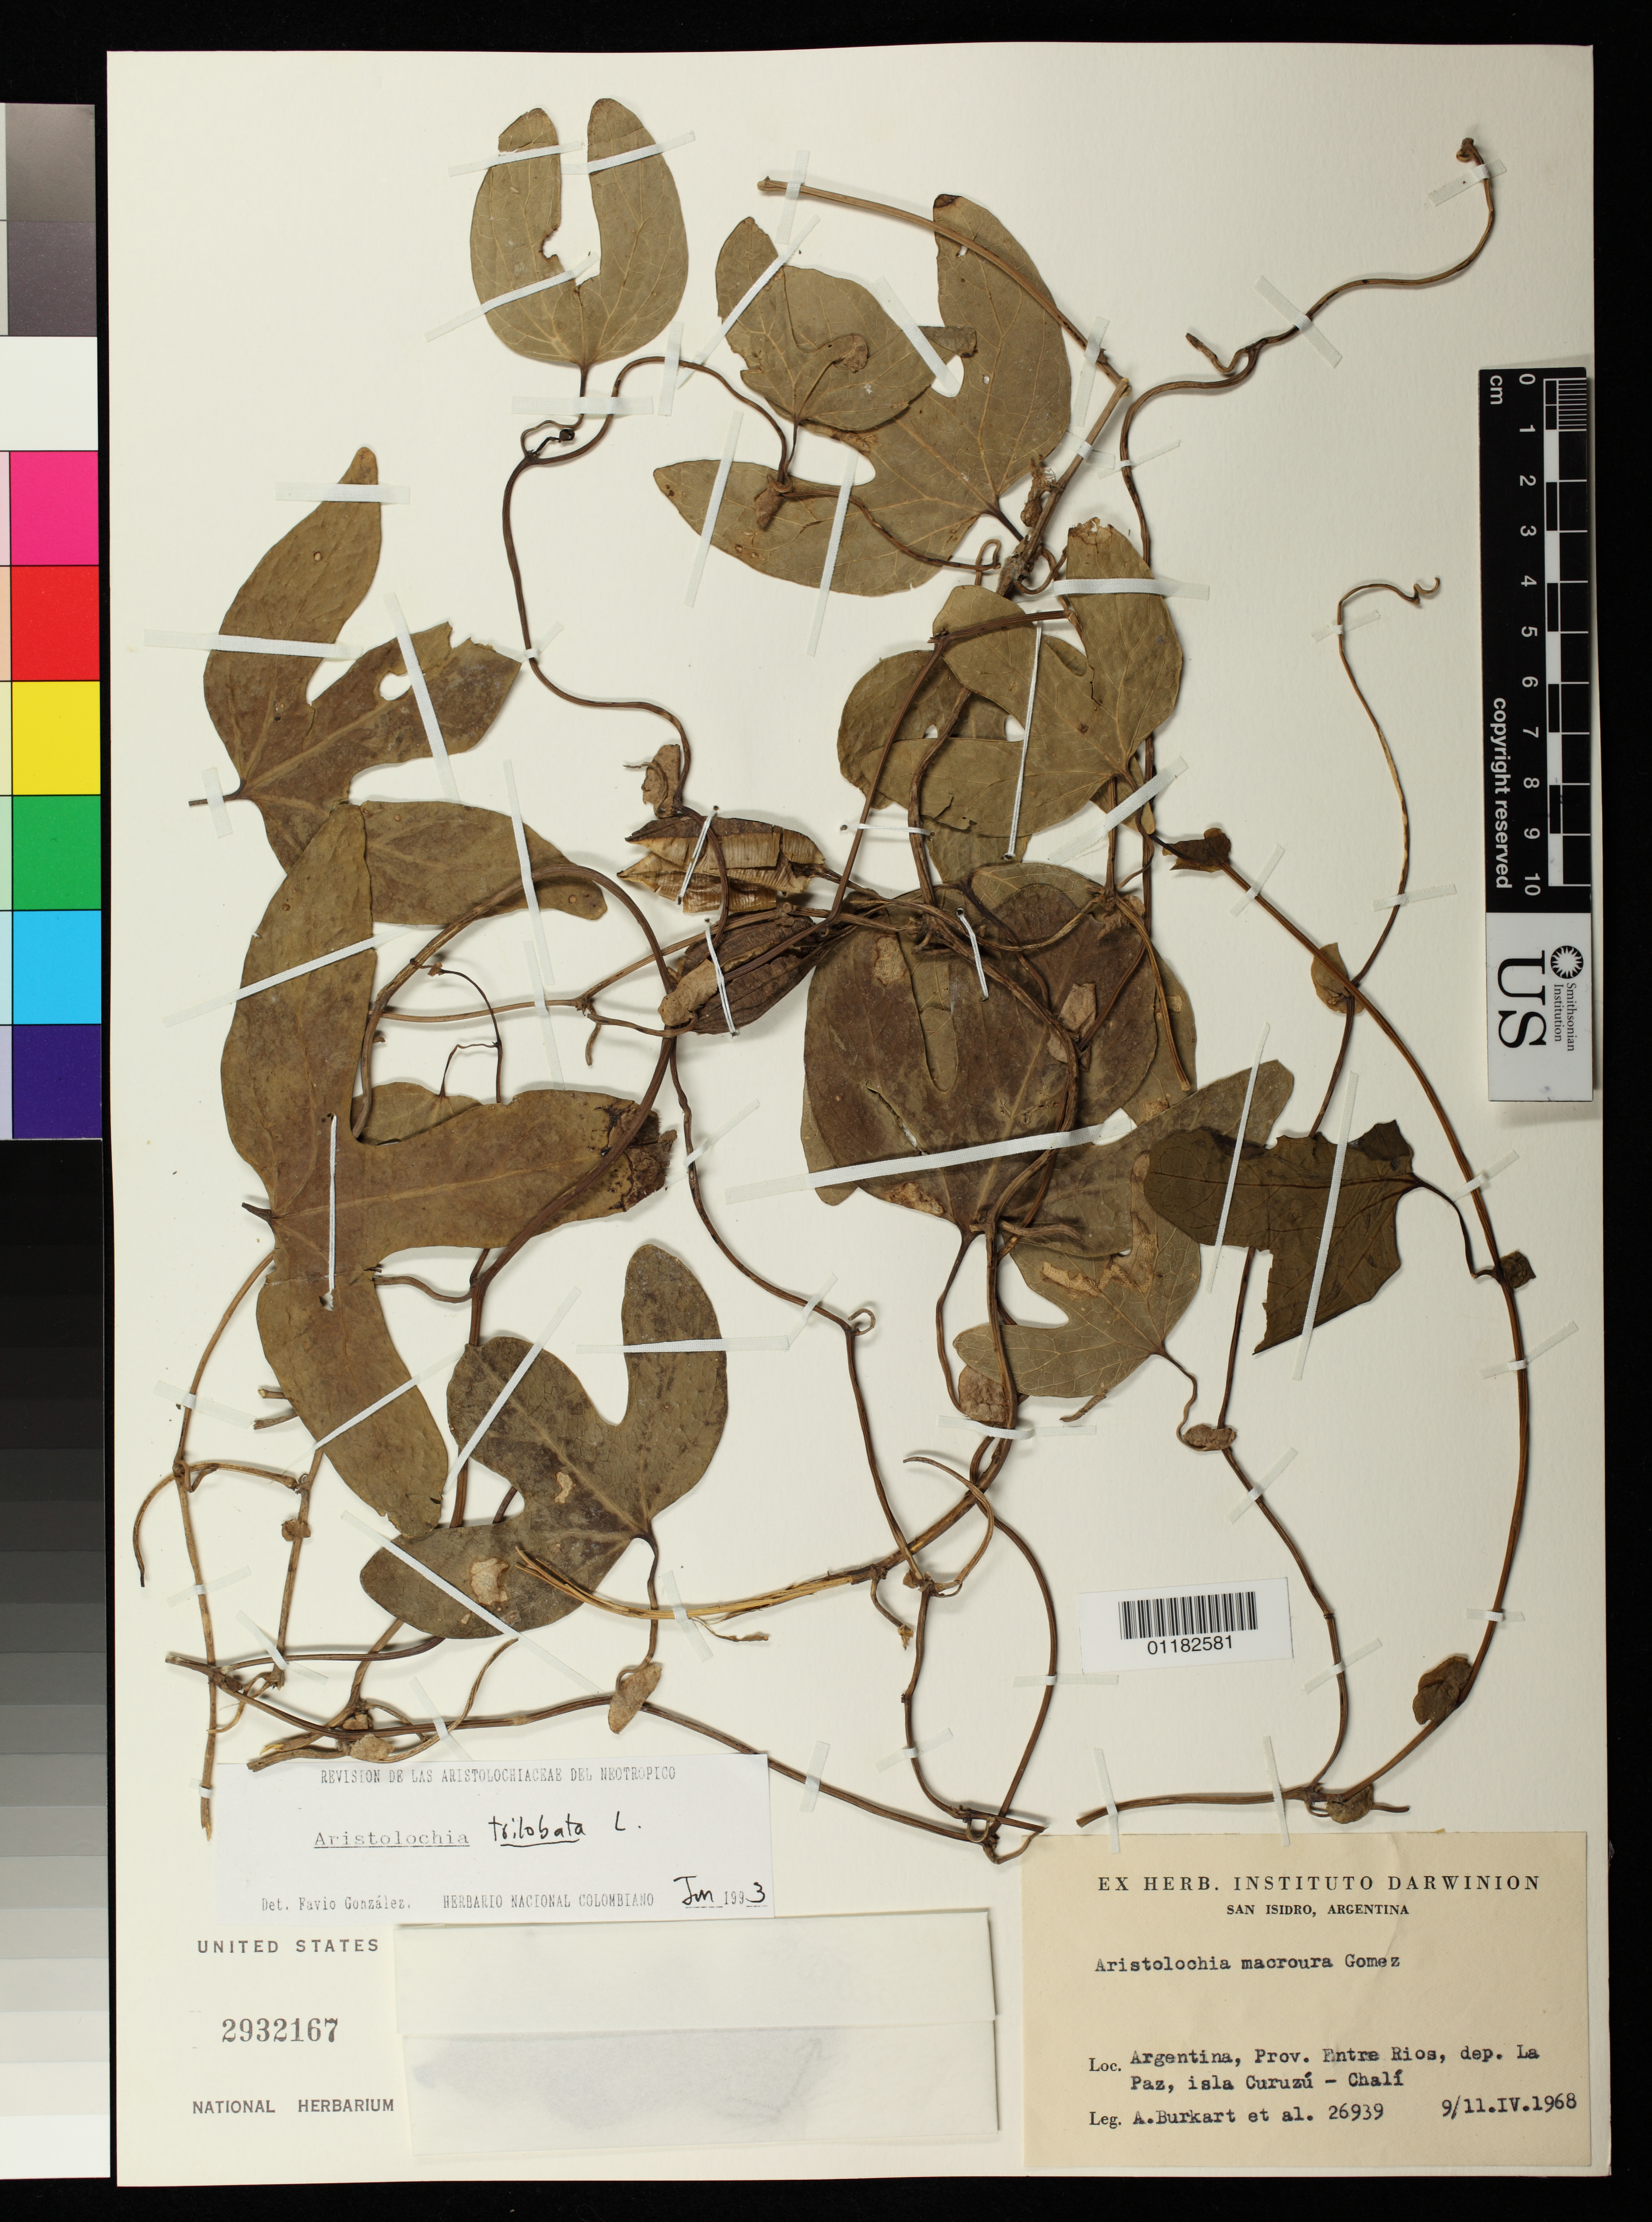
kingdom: Plantae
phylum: Tracheophyta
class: Magnoliopsida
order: Piperales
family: Aristolochiaceae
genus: Aristolochia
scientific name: Aristolochia trilobata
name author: L.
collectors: A. E. Burkart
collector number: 26939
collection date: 1968-04-09/1968-04-11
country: Argentina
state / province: Entre Ríos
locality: Department La Paz; Isla Curuzu-Chali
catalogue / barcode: US 2932167